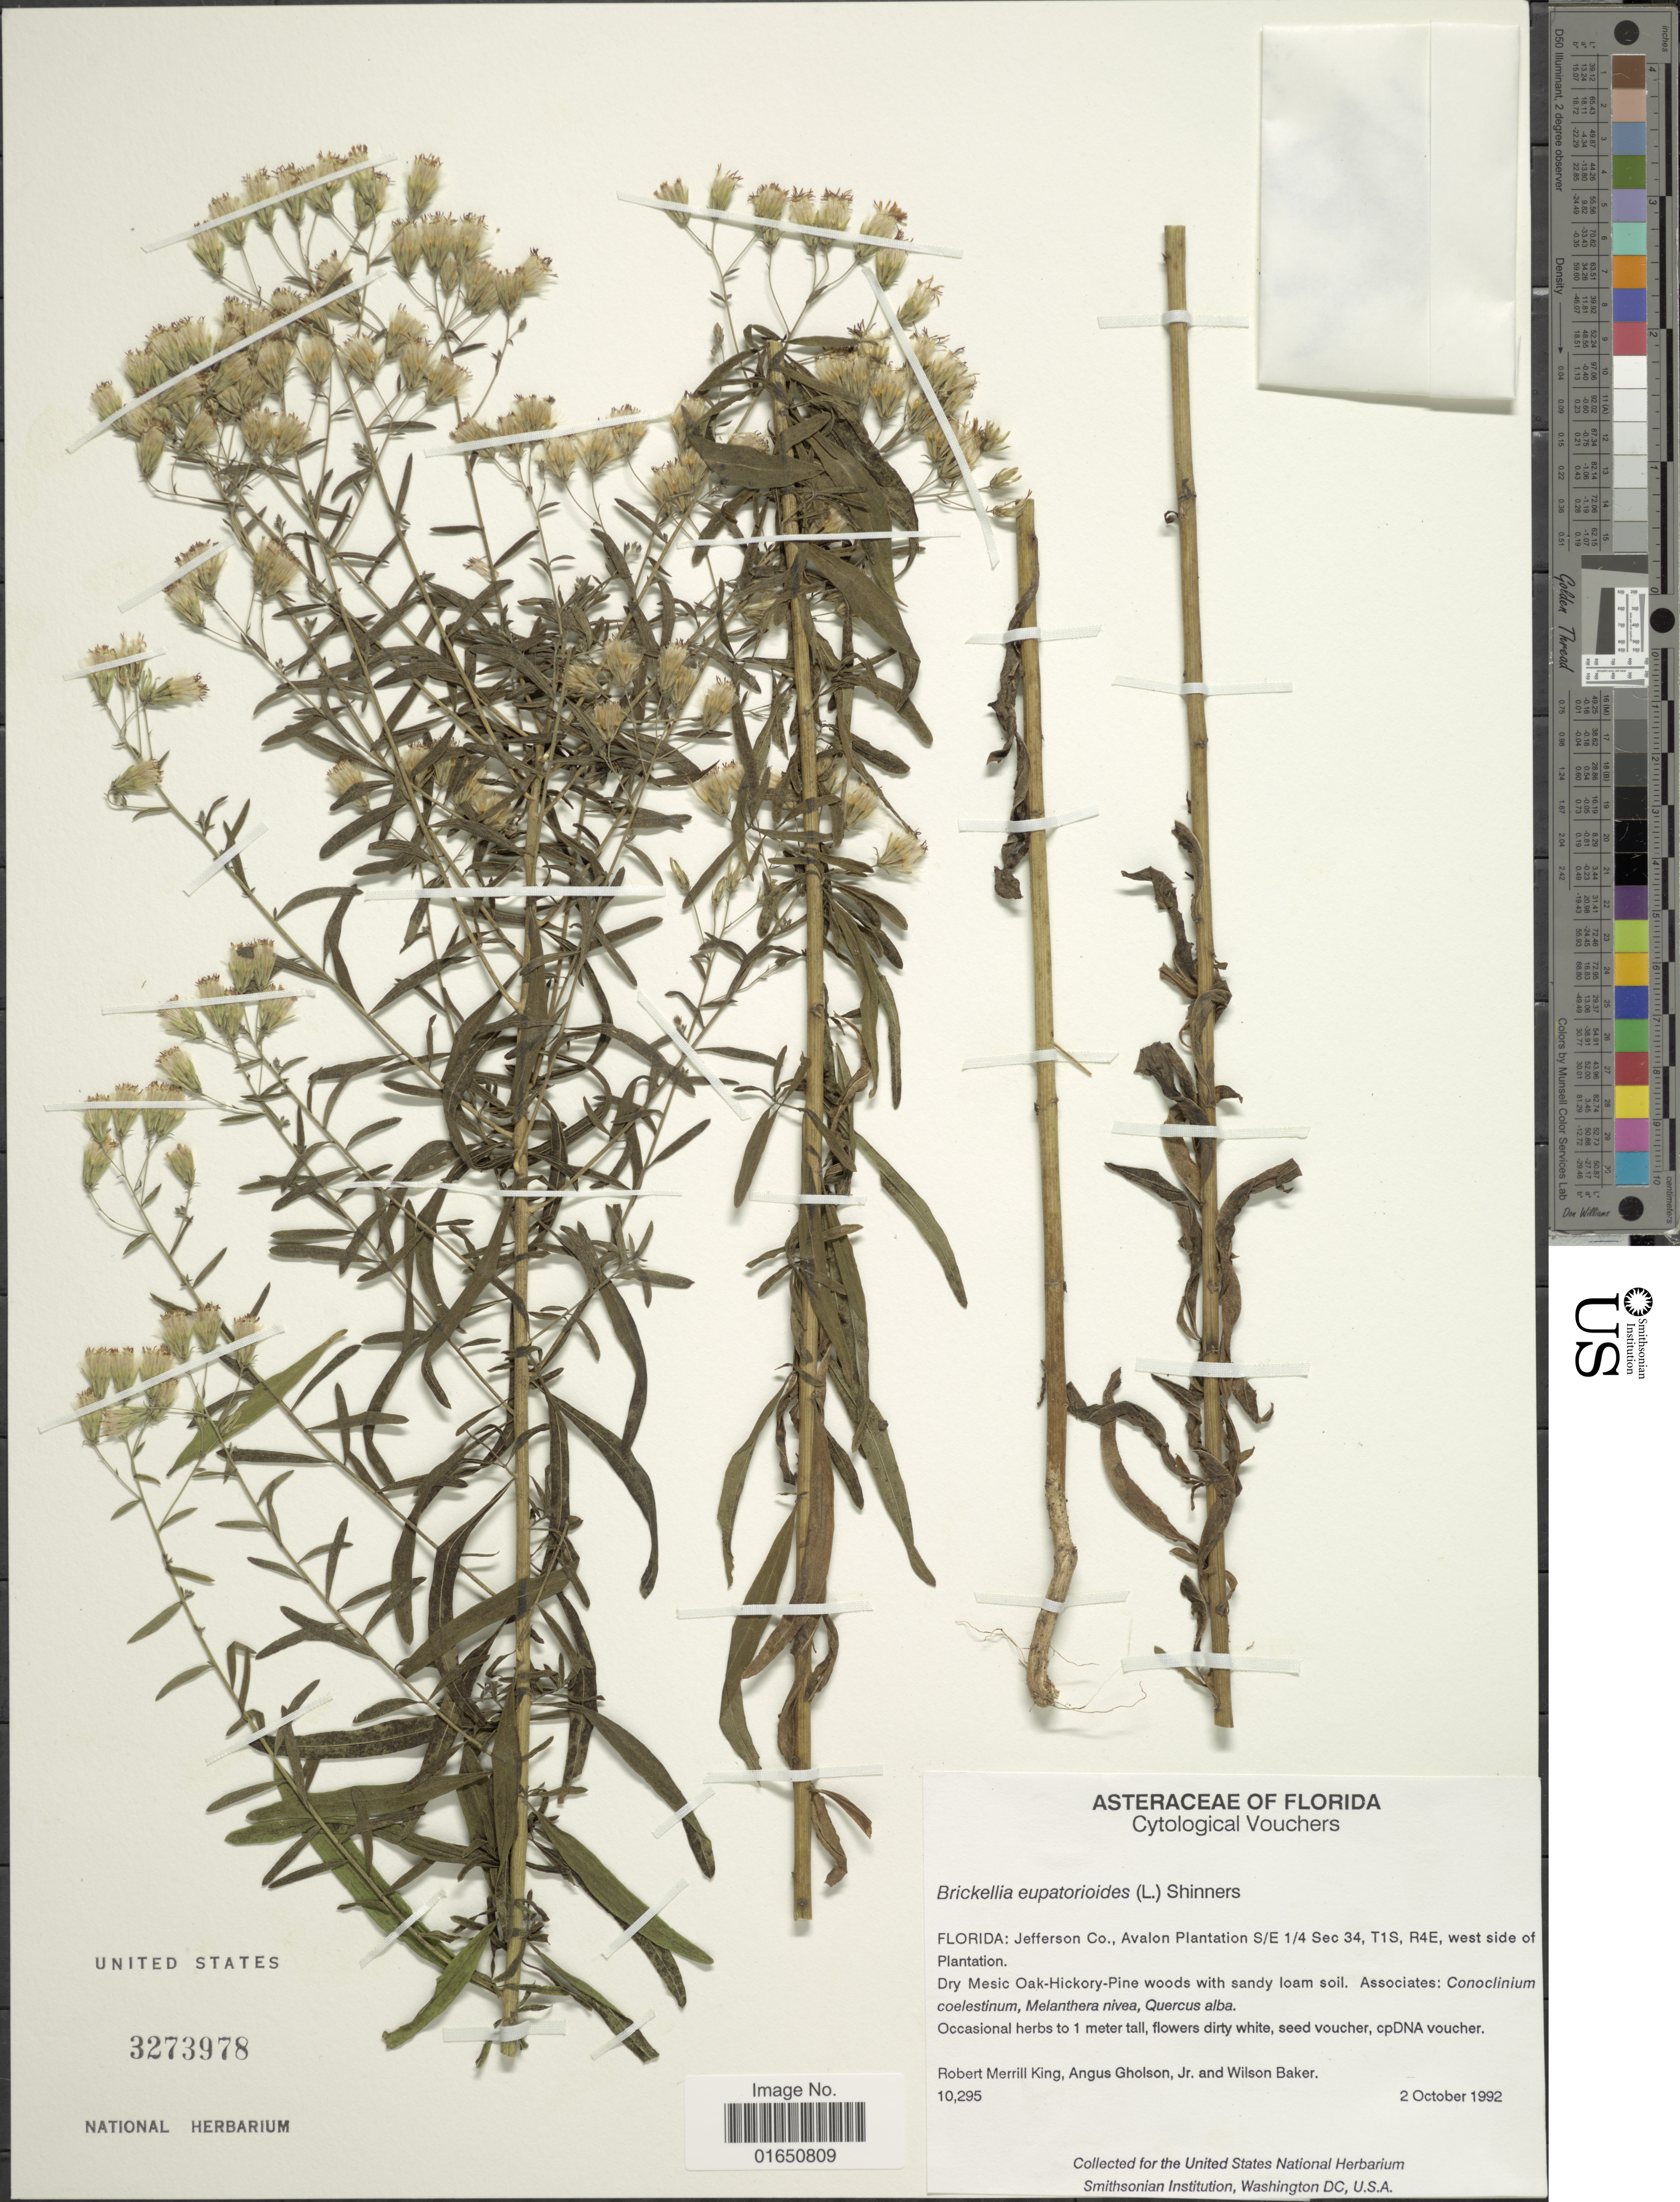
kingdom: Plantae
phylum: Tracheophyta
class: Magnoliopsida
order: Asterales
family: Asteraceae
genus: Brickellia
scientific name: Brickellia eupatorioides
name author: (L.) Shinners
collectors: R. M. King, A. Gholson & W. Baker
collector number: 10295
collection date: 1992-10-02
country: United States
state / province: Florida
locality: Jefferson Co., Avalon Plantattion S/E 1/4 Sec 34, T1S, R4E, west side of Plantation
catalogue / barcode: US 3273978